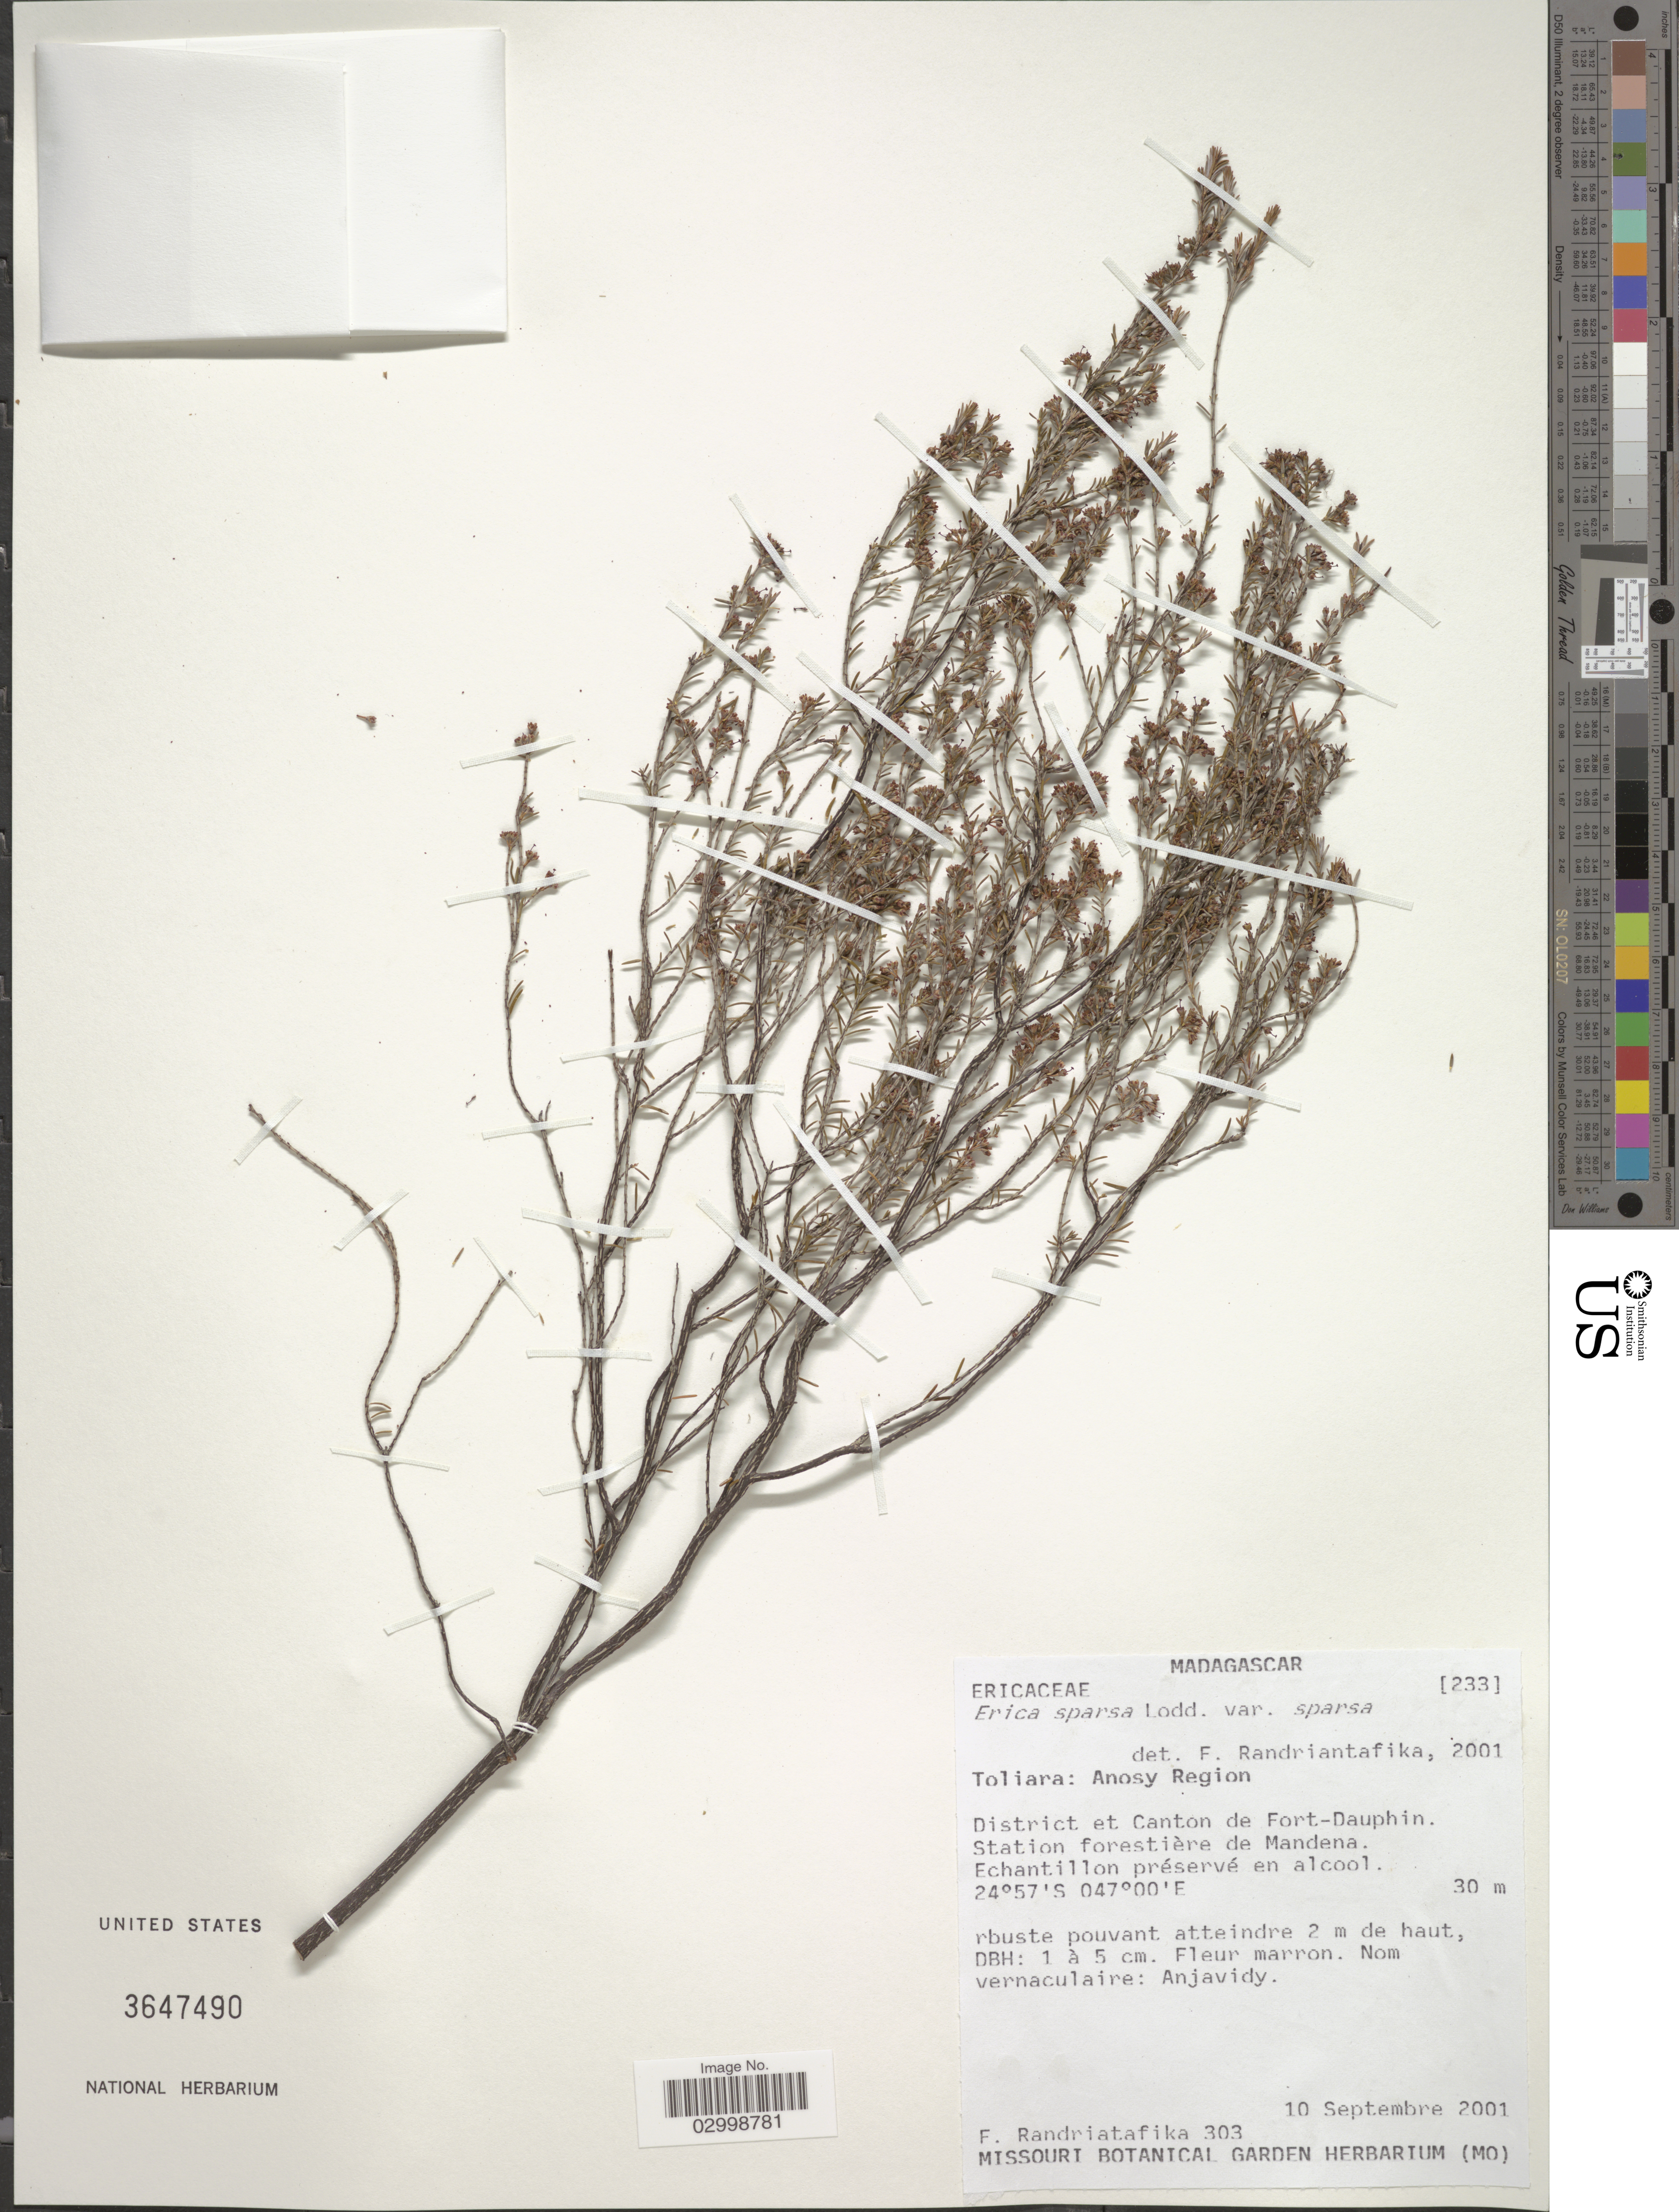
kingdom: Plantae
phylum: Tracheophyta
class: Magnoliopsida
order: Ericales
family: Ericaceae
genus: Erica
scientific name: Erica sparsa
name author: Lodd.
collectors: F. Randriatafika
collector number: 303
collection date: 2001-09-10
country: Madagascar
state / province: Anosy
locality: Anosy Region. District et Canton de Fort-Dauphin. Station forestière de Mandena.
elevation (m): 30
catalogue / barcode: US 3647490